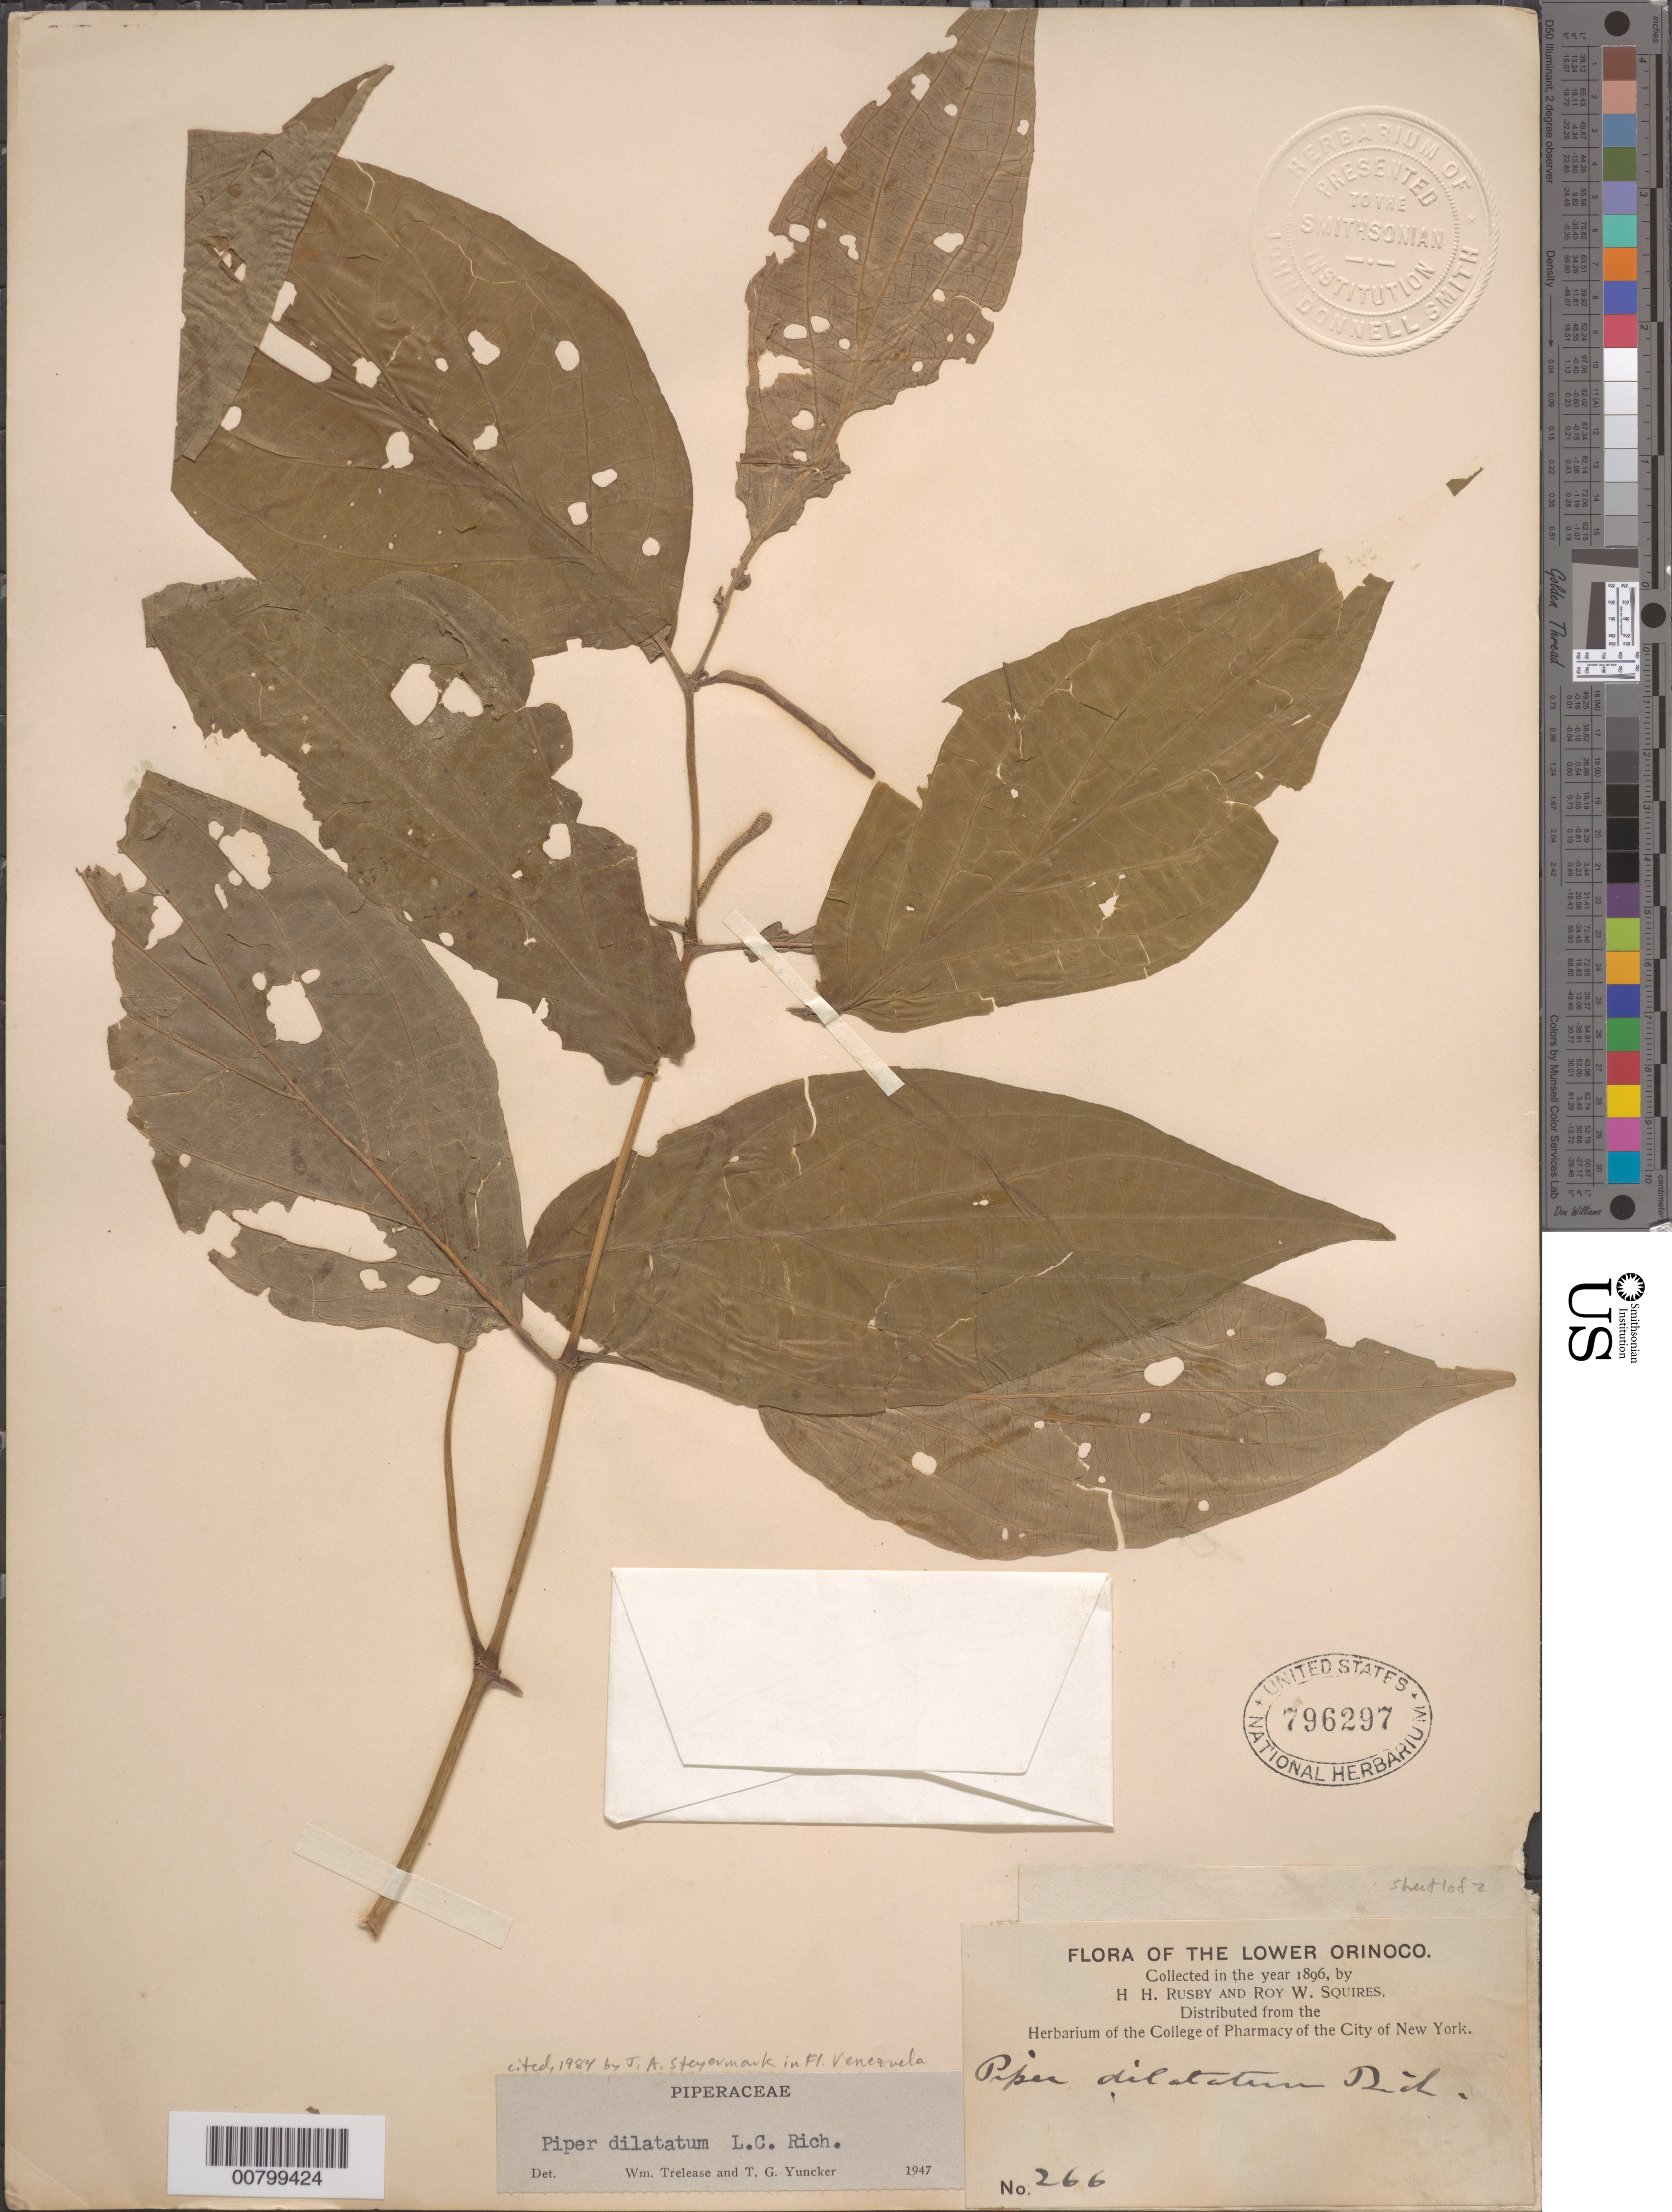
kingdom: Plantae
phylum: Tracheophyta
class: Magnoliopsida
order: Piperales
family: Piperaceae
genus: Piper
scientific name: Piper dilatatum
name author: Rich.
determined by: Steyermark, Julian A., (VEN)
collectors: H. H. Rusby & R. Squires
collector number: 266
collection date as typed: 1896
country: Venezuela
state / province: Delta Amacuro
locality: Lower Orinoco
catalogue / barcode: US 796297